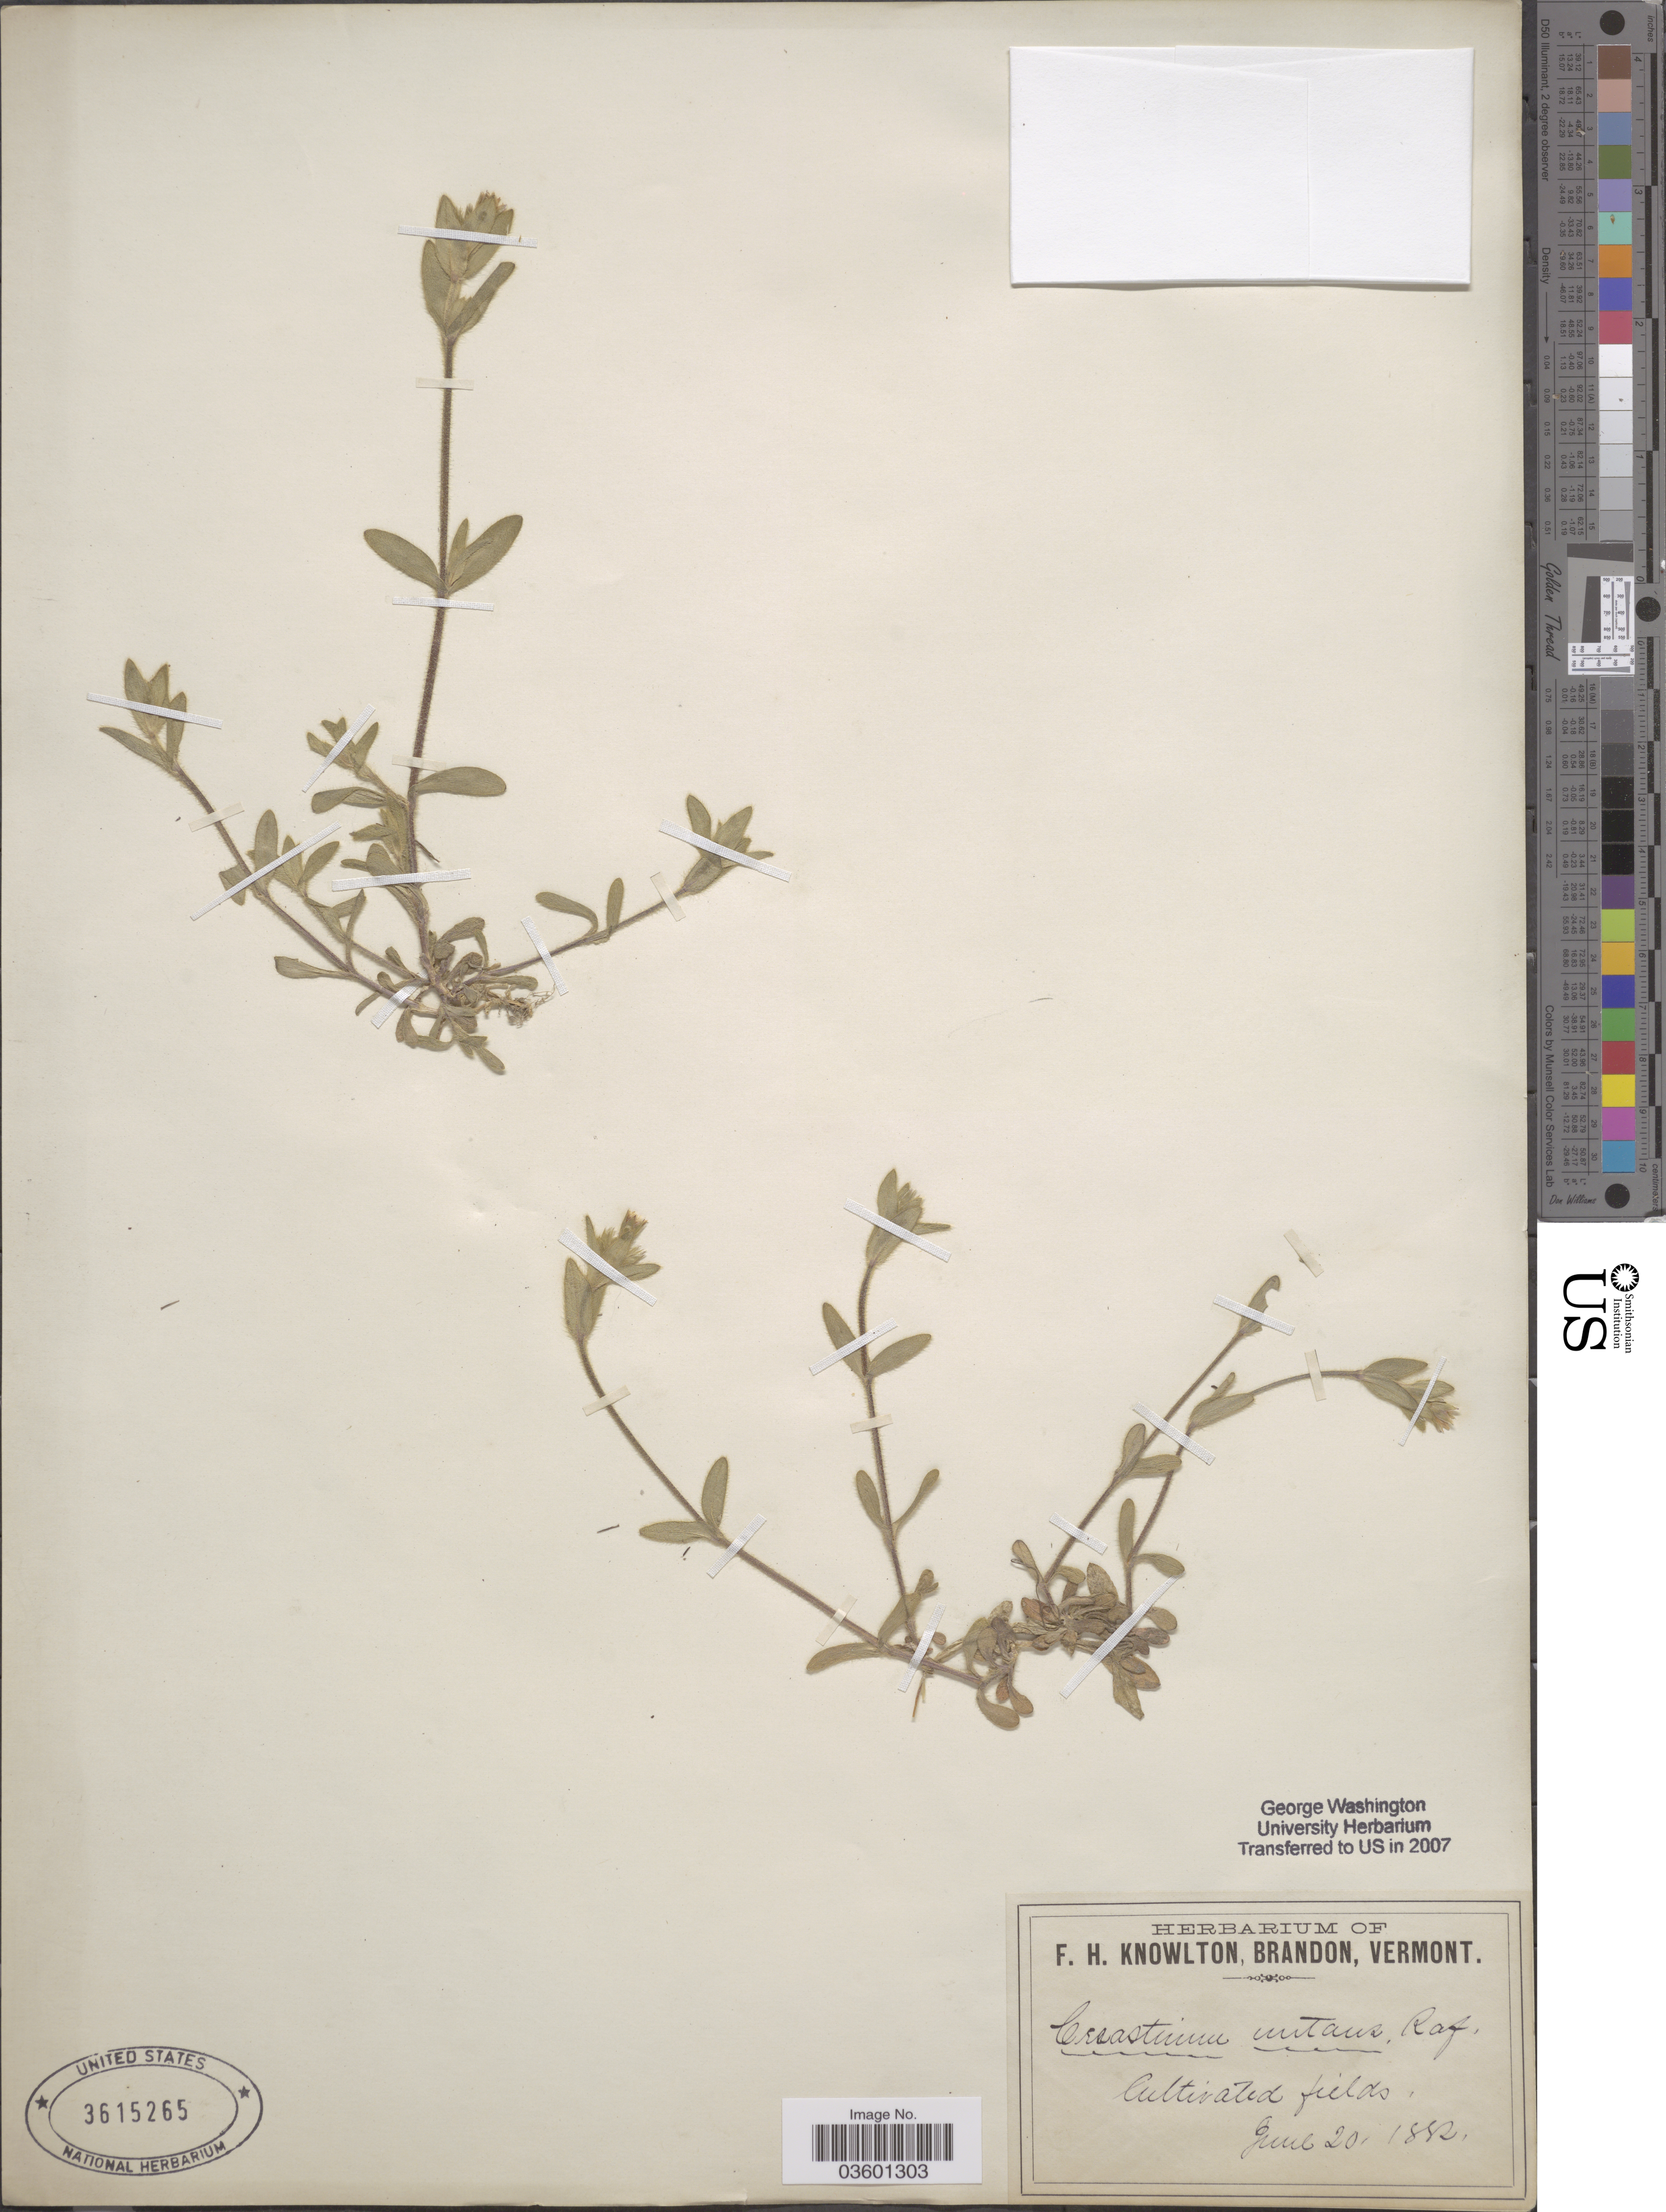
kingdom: Plantae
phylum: Tracheophyta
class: Magnoliopsida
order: Caryophyllales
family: Caryophyllaceae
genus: Cerastium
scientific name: Cerastium arvense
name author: L.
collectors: ex herb. F.H. Knowlton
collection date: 1882-06-20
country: United States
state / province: Vermont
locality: Brandon.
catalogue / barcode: US 3615265